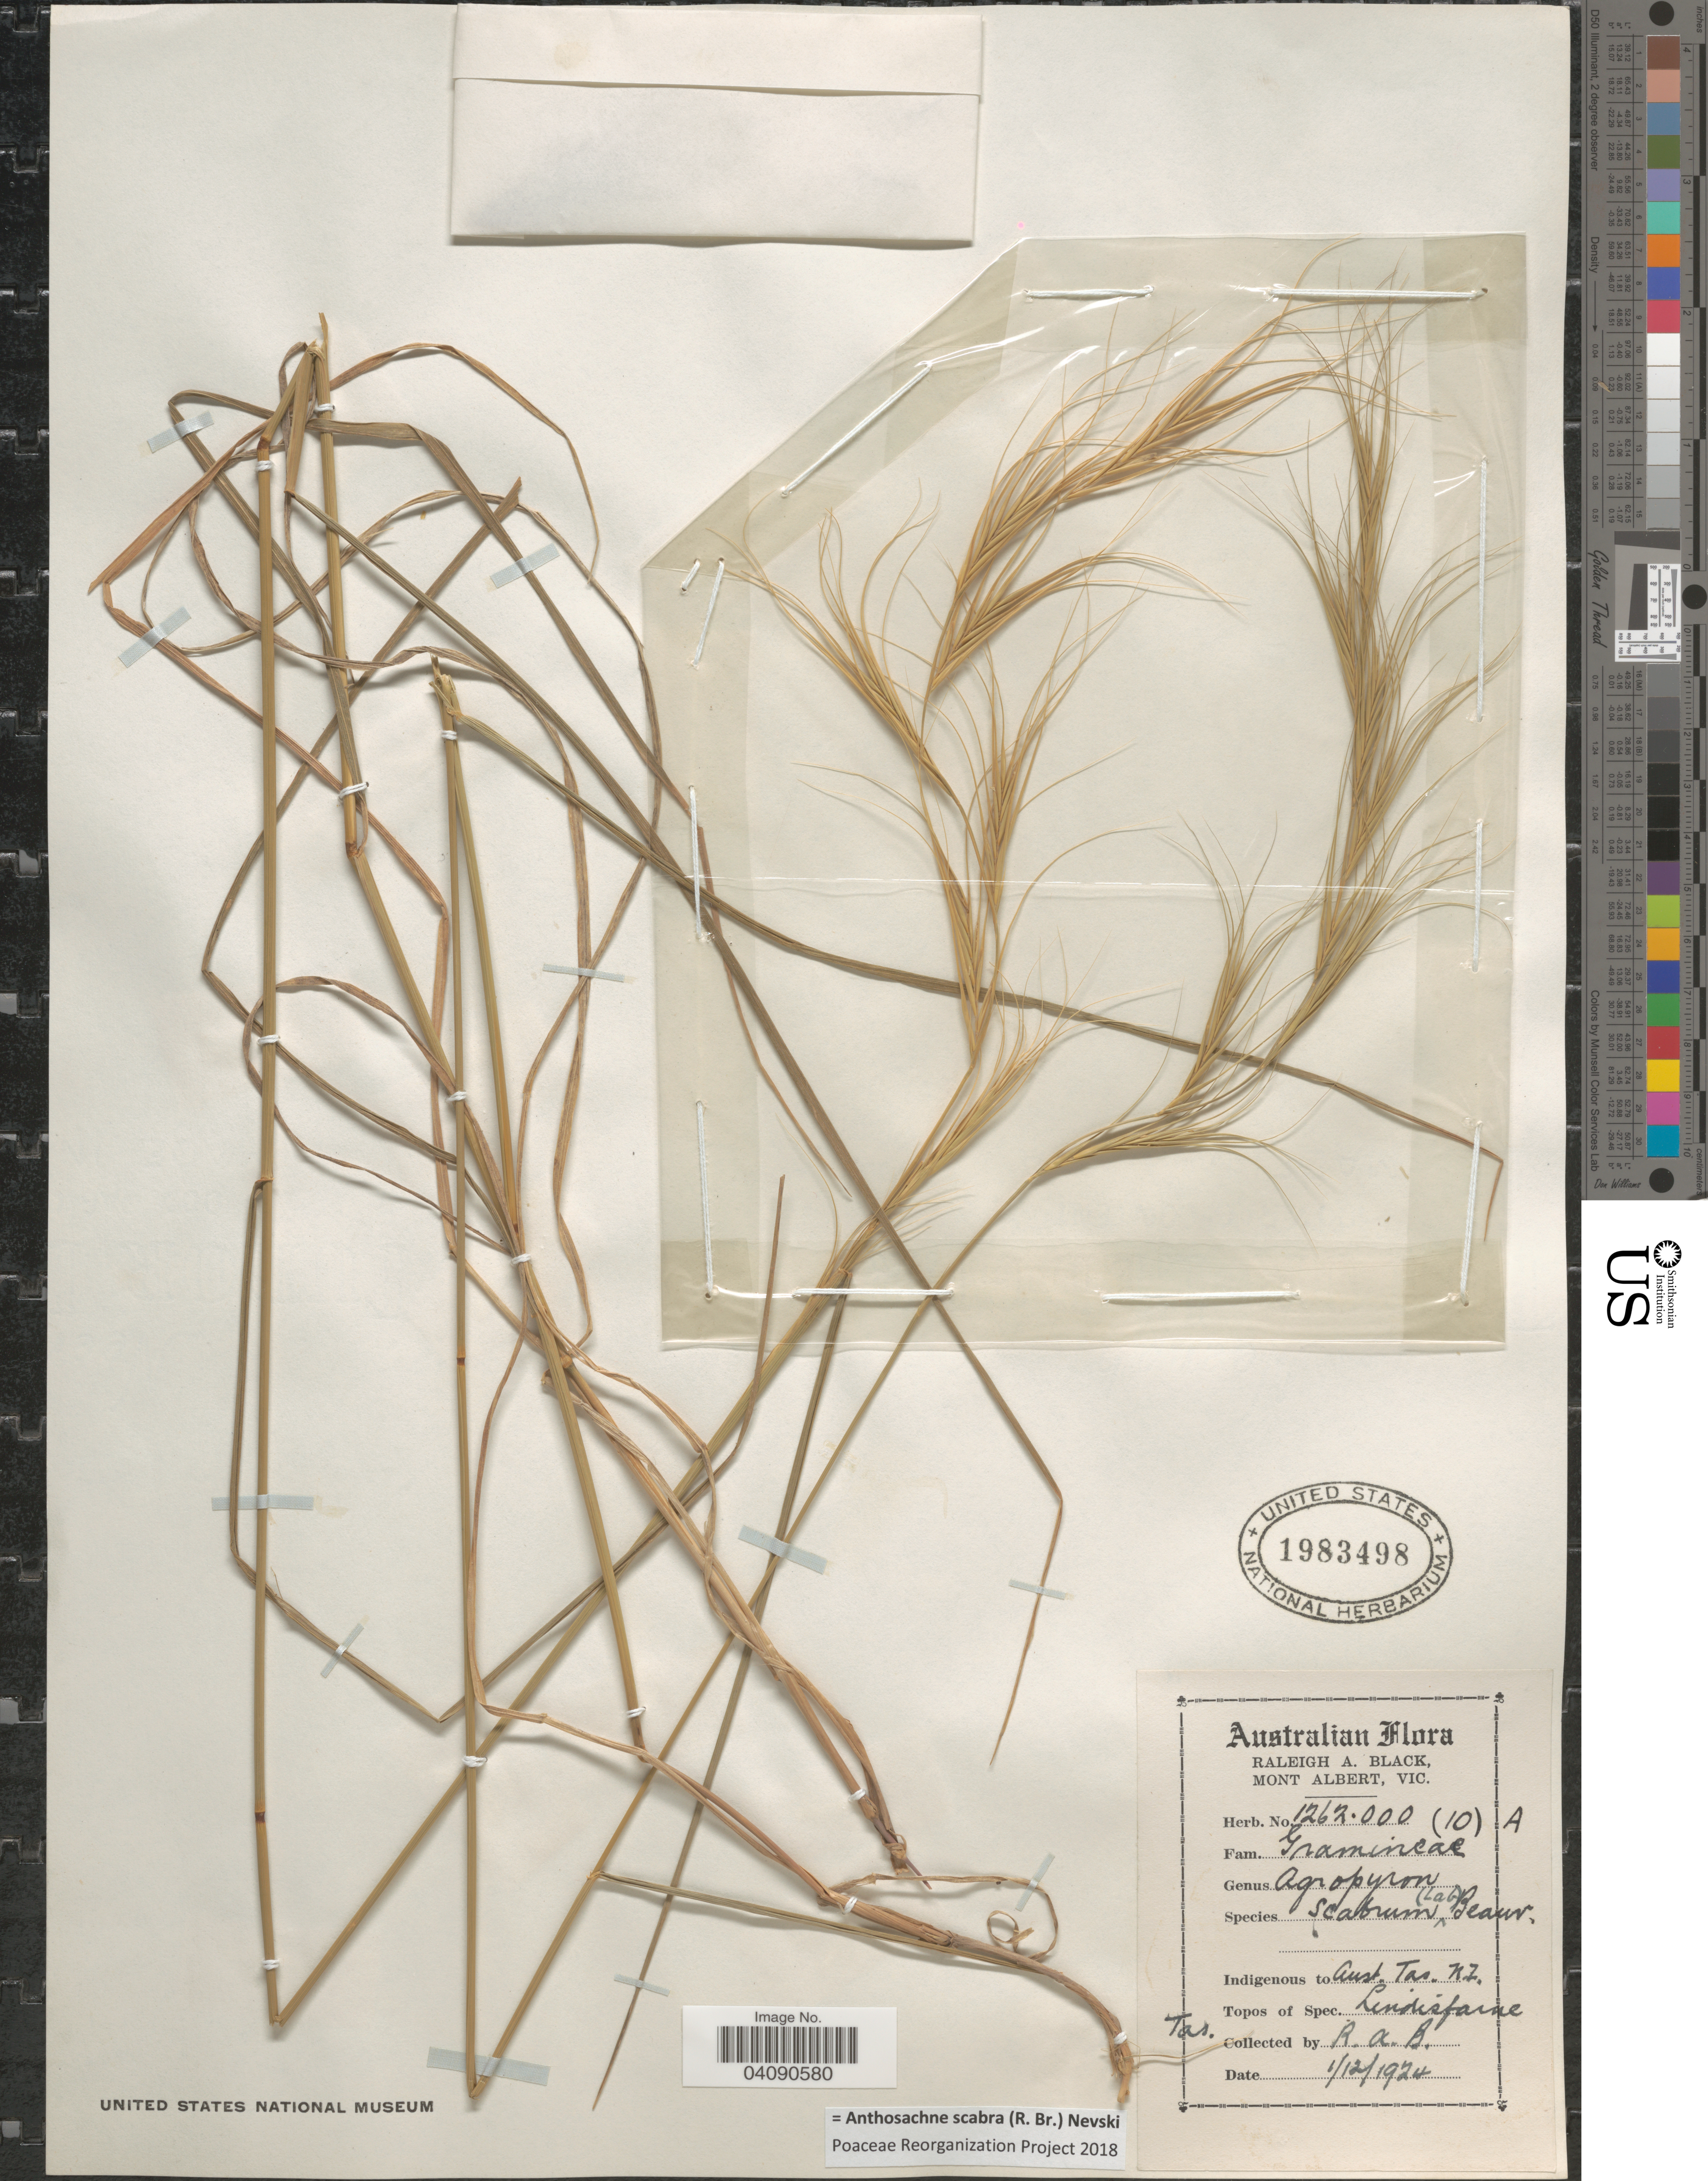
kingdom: Plantae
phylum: Tracheophyta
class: Liliopsida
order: Poales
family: Poaceae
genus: Anthosachne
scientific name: Anthosachne scabra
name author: (R. Br.) Nevski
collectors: R. A. Black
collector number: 1262.000(10)A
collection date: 1924-12-01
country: Australia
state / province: Tasmania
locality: Lindisfarne.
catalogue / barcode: US 1983498